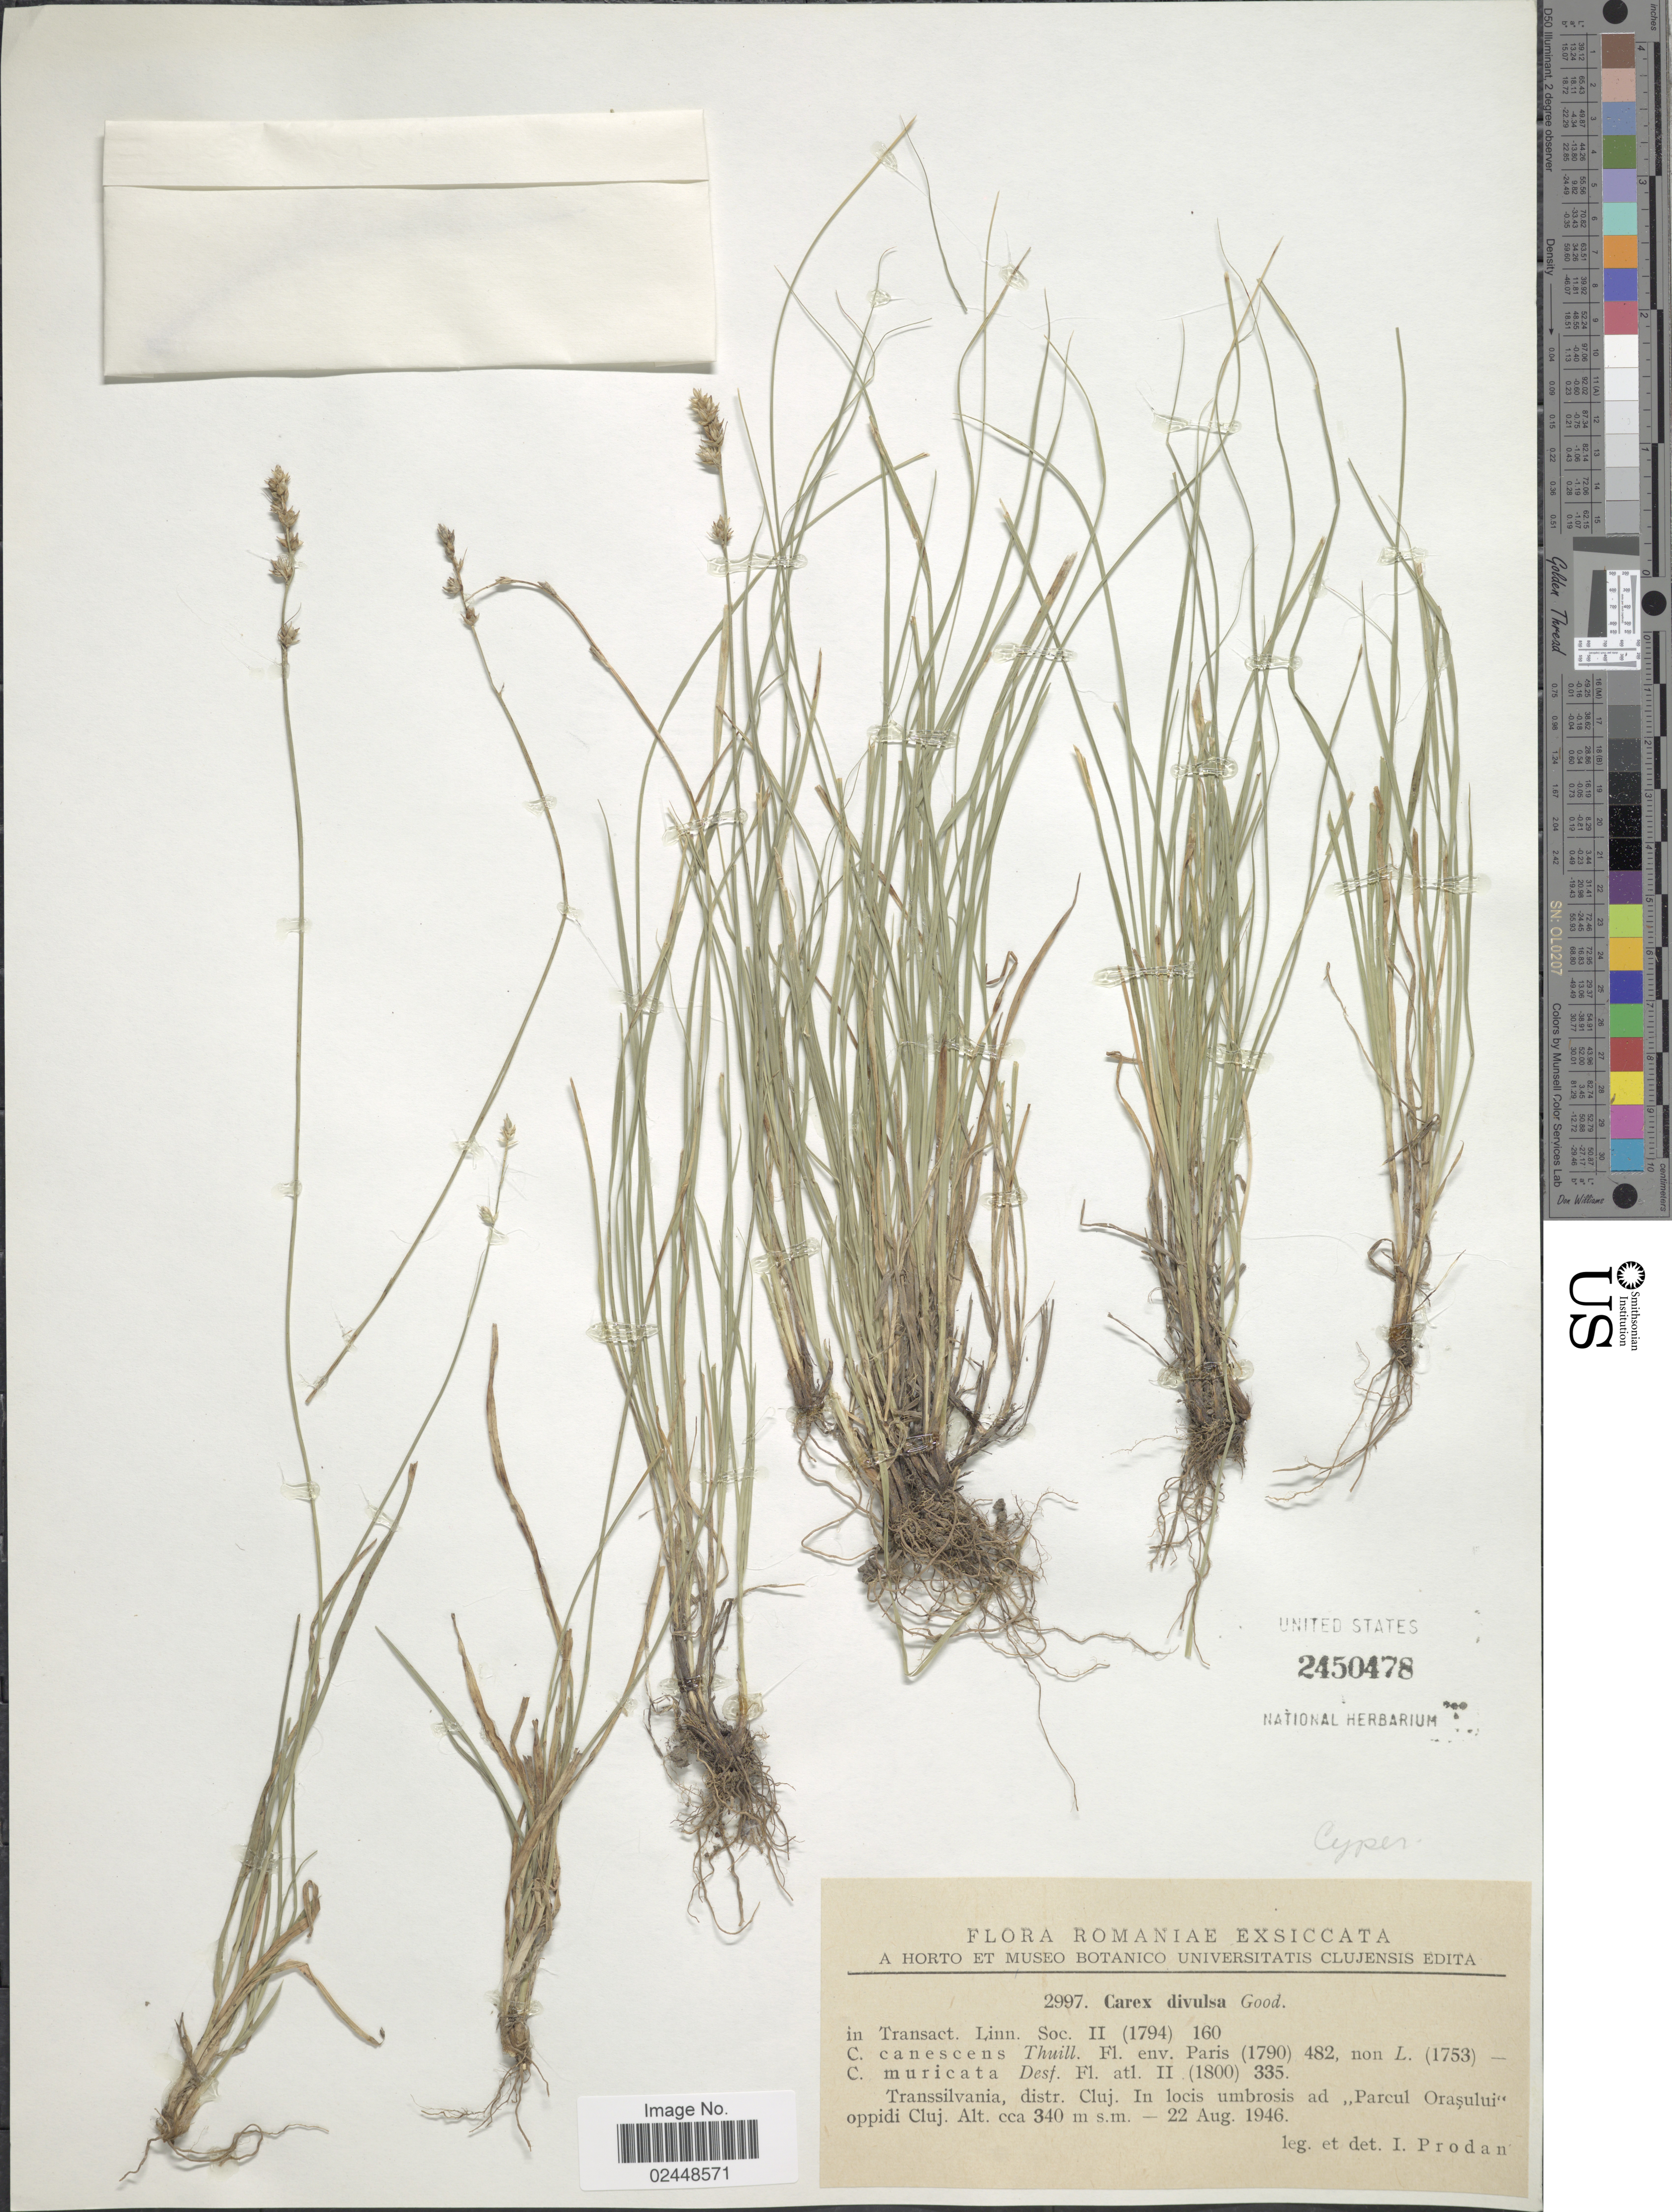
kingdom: Plantae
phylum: Tracheophyta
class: Liliopsida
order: Poales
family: Cyperaceae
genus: Carex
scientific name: Carex divulsa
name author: Stokes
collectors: I. Prodán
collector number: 2997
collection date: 1946-08-22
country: Romania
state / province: Cluj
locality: Transsilvania, distr. Cluj. In locis umbrosis ad Parcul Orasului oppidi Cluj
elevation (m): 340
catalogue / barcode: US 2450478